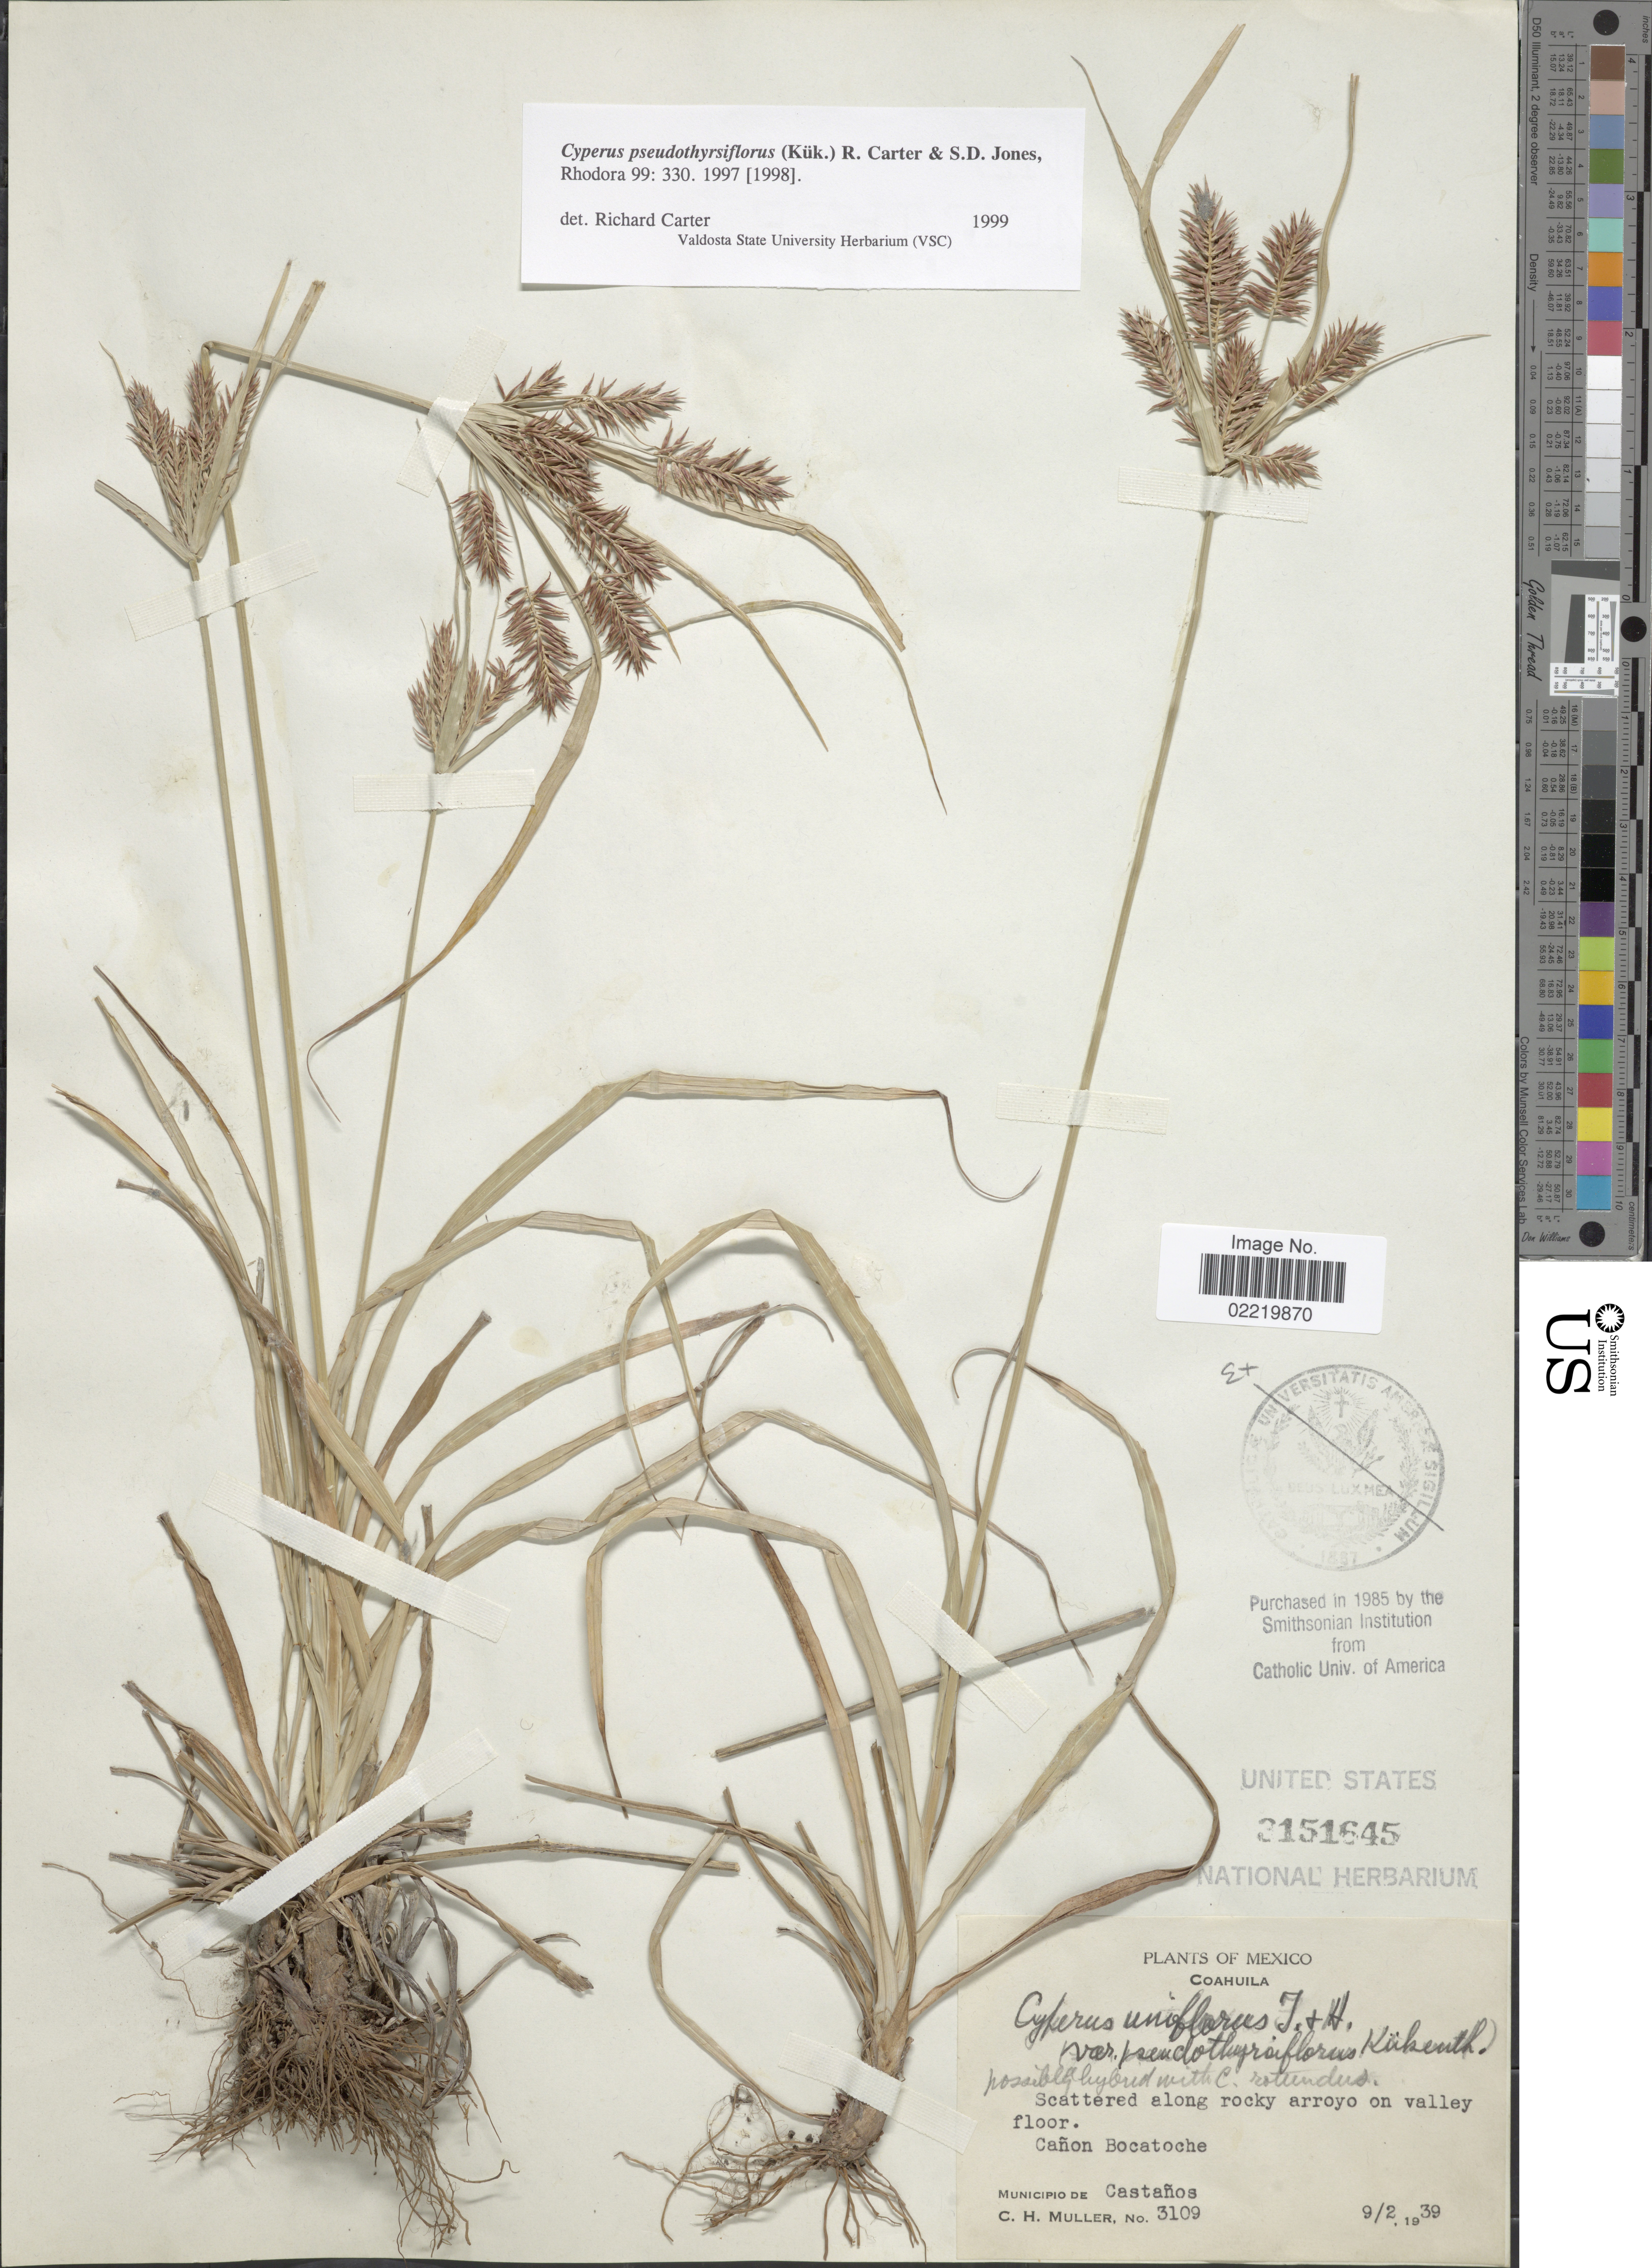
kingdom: Plantae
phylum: Tracheophyta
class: Liliopsida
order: Poales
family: Cyperaceae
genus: Cyperus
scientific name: Cyperus pseudothyrsiflorus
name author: (Kük.) R. Carter & S.D. Jones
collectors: C. H. Mueller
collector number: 3109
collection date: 1939-02-09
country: Mexico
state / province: Coahuila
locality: Scattered along rocky arroyo on valley floor, Canon Bocatoche, Municipio de Castanos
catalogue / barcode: US 3151645